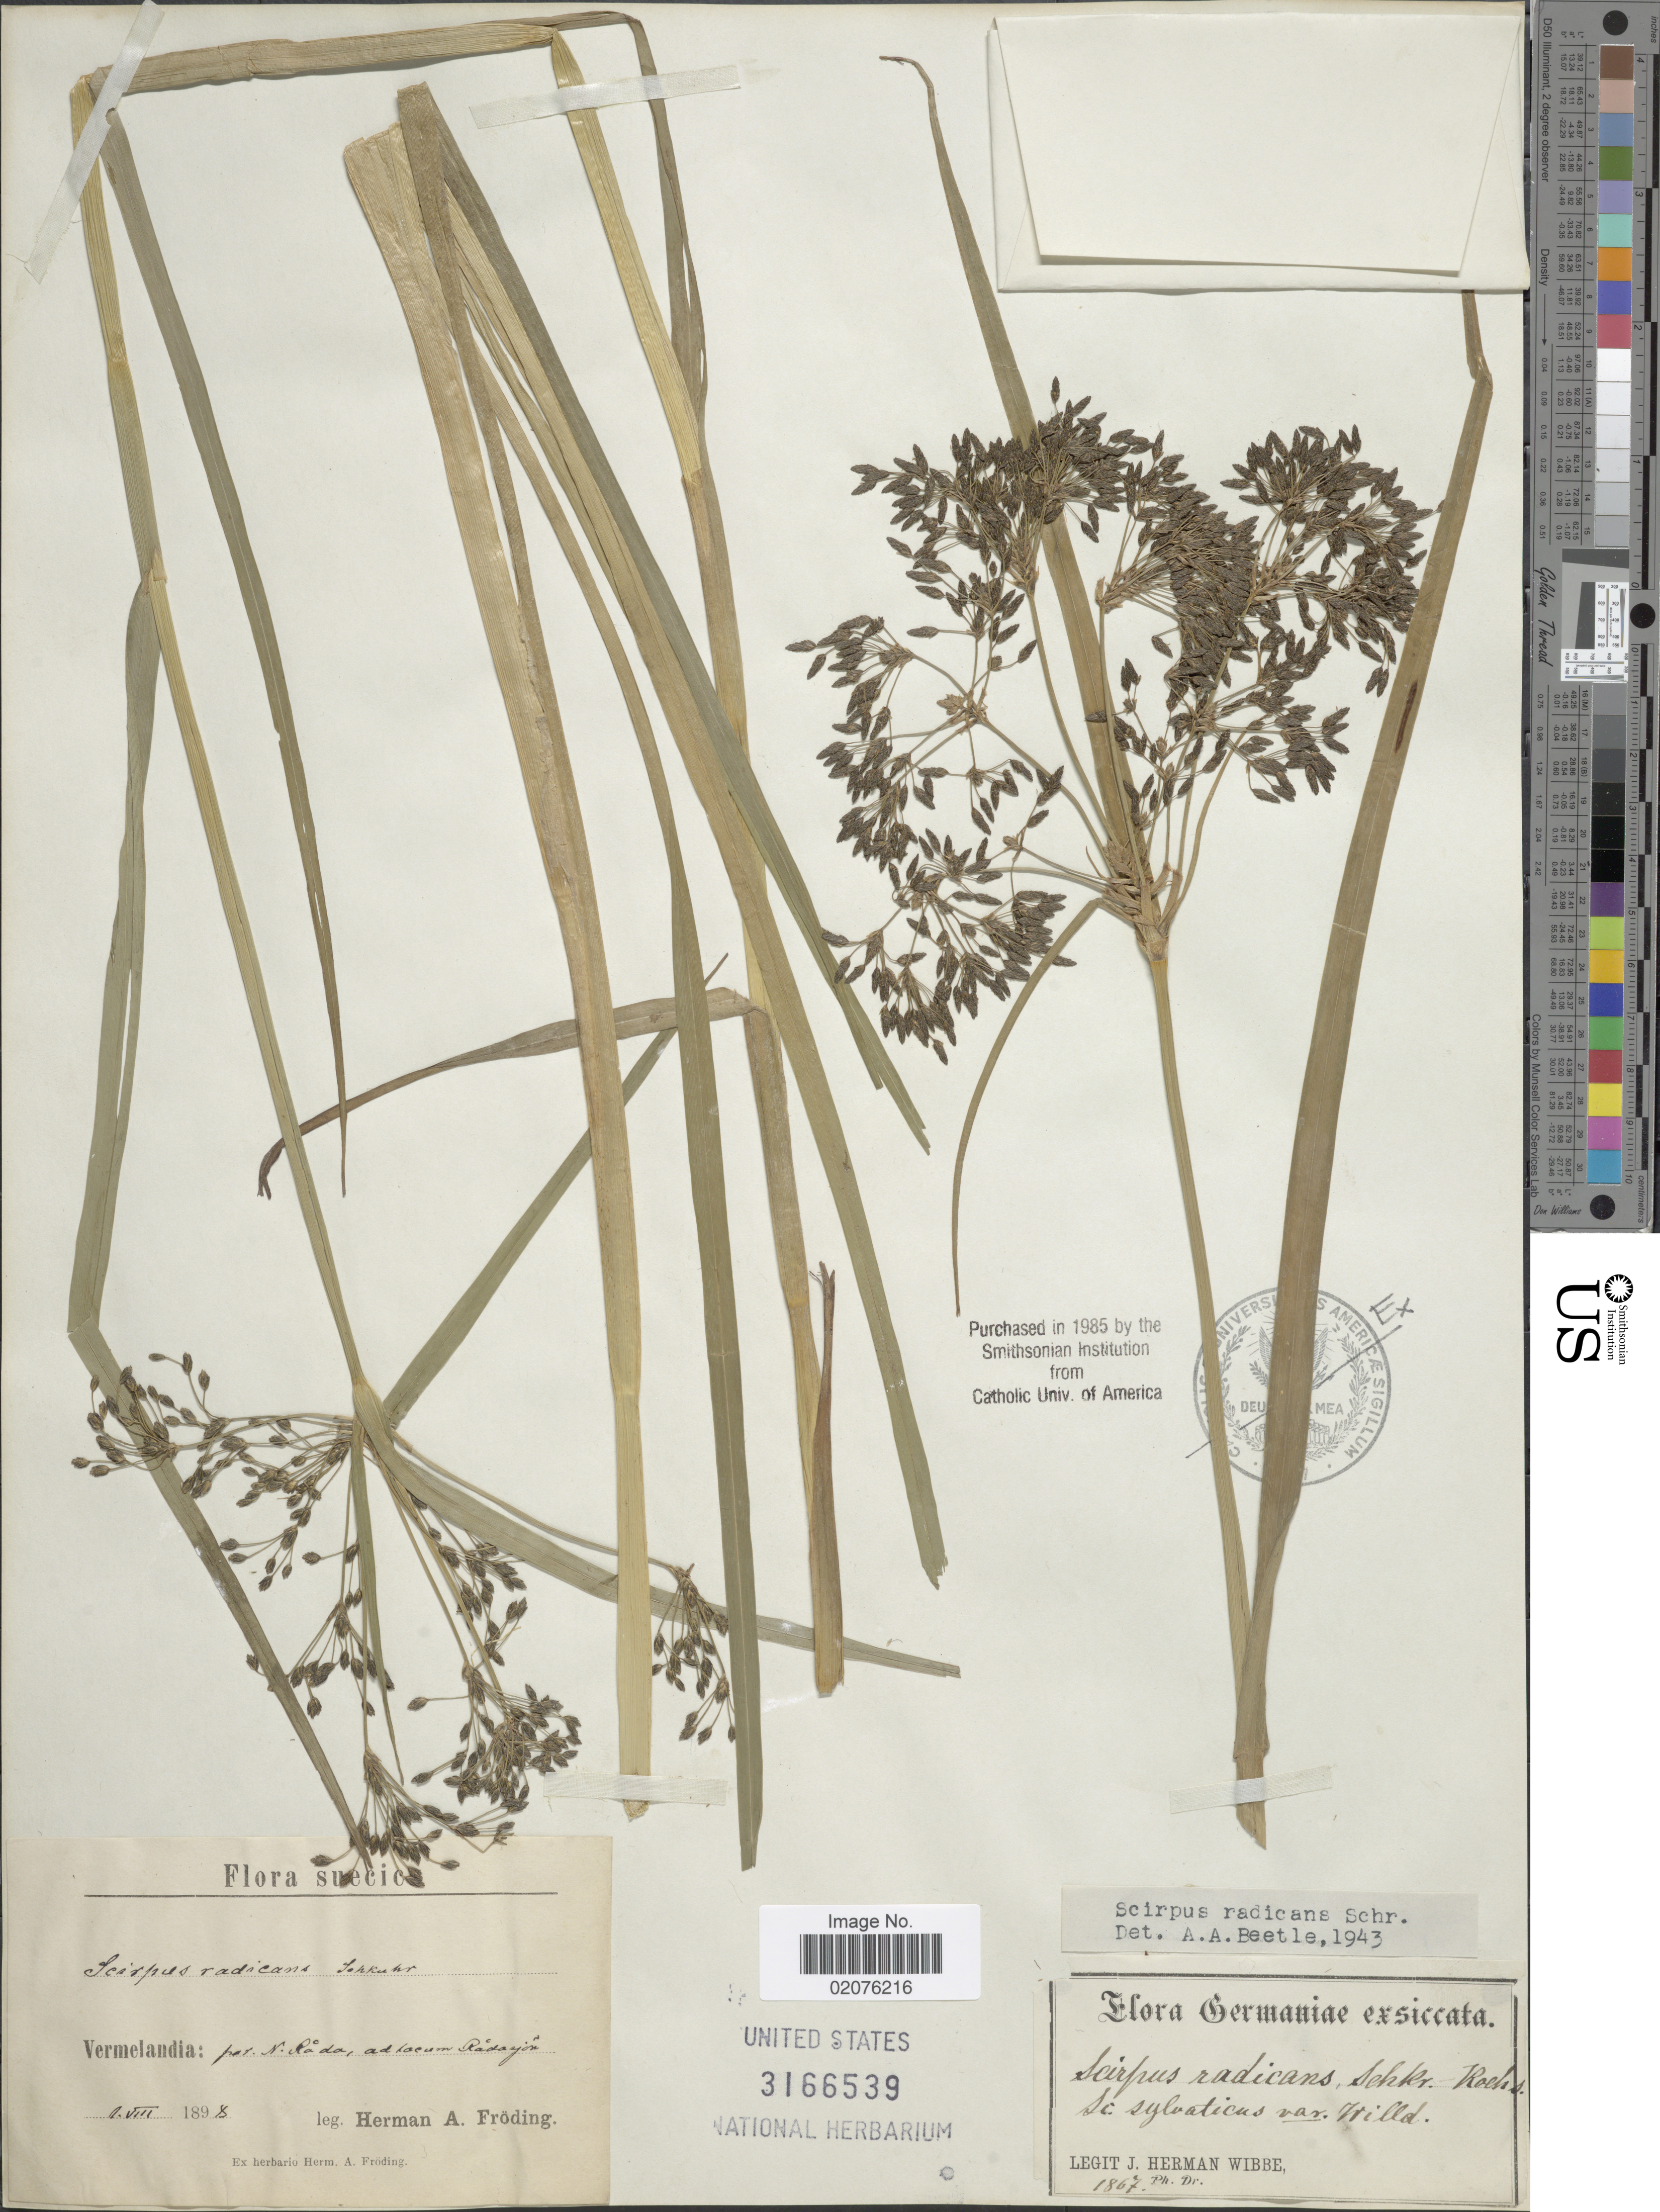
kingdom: Plantae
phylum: Tracheophyta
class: Liliopsida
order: Poales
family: Cyperaceae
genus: Scirpus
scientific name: Scirpus radicans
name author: Schkuhr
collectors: J. Wibbe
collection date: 1867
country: Germany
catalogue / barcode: US 3166539-2